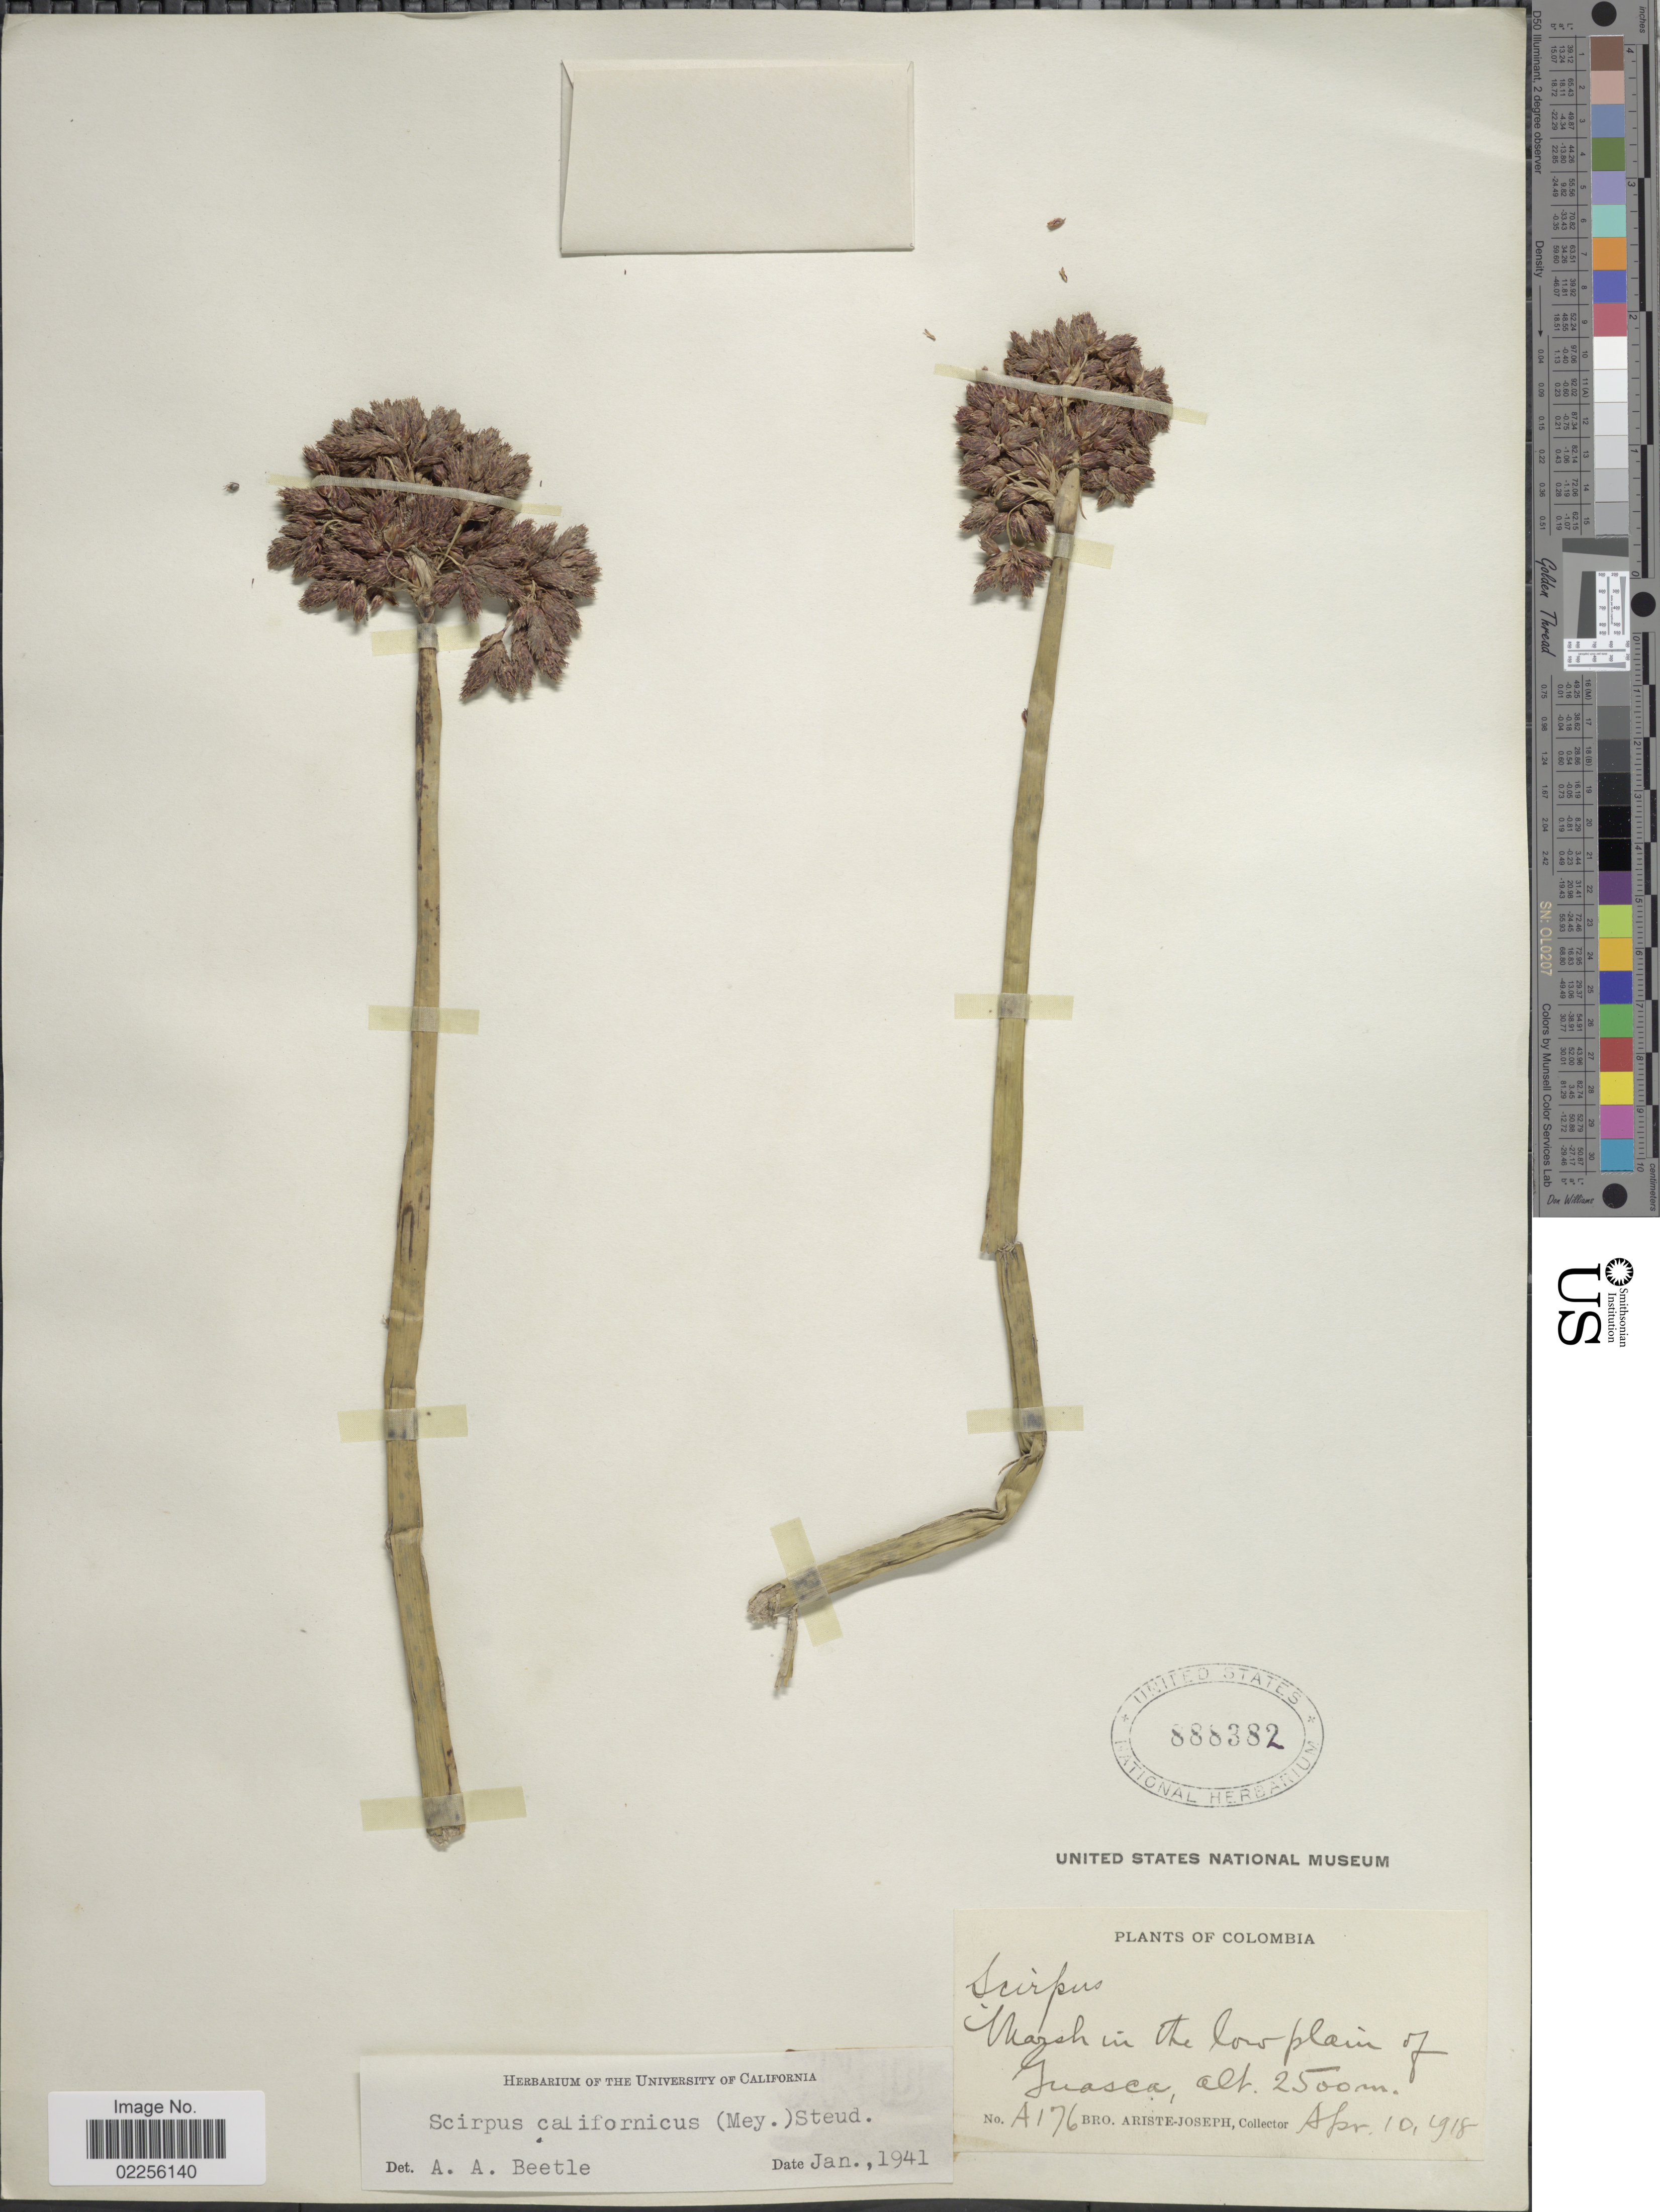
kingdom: Plantae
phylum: Tracheophyta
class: Liliopsida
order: Poales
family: Cyperaceae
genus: Schoenoplectus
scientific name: Schoenoplectus californicus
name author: (C.A. Mey.) Soják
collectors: Bro. Ariste-Joseph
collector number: A 176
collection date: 1918-04-10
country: Colombia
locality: Marsh in the low plain of Juasca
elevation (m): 2500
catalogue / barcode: US 888382